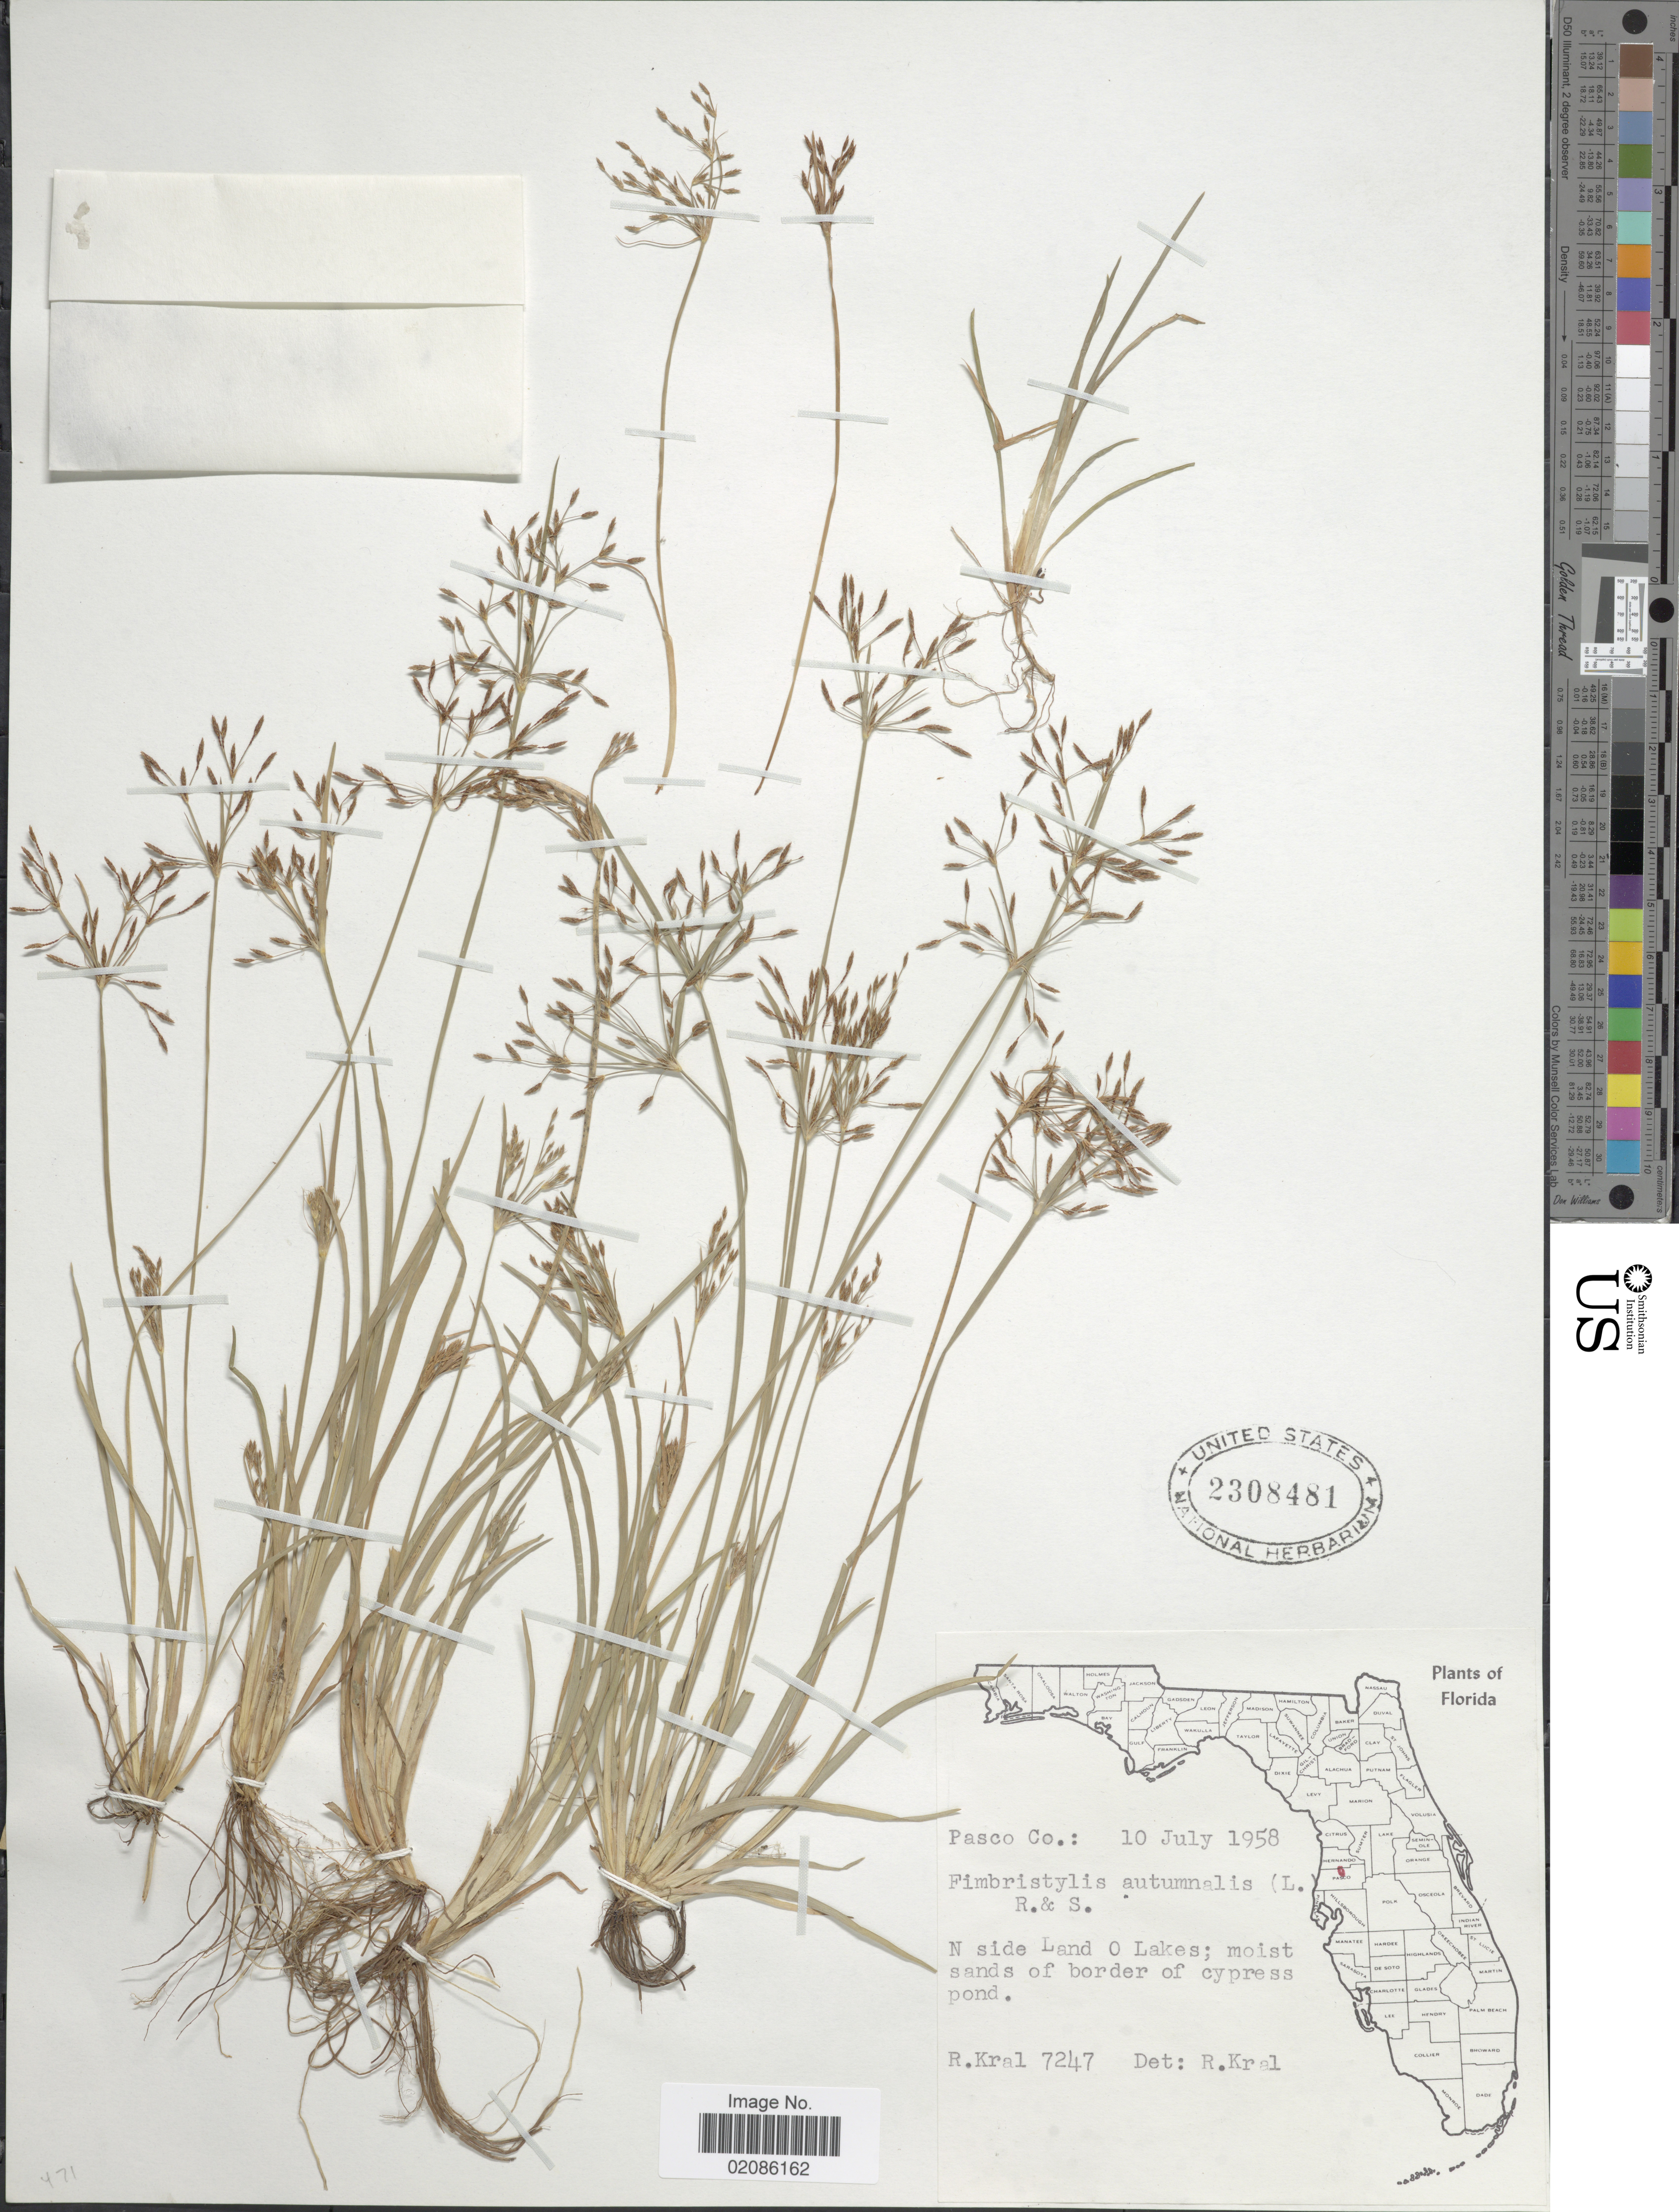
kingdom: Plantae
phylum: Tracheophyta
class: Liliopsida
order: Poales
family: Cyperaceae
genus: Fimbristylis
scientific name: Fimbristylis autumnalis (L.) Roem. & Schult.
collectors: R. Kral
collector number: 7247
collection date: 1958-07-10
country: United States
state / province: Florida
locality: Pasco Co. N side Land O Lakes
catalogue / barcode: US 2308481